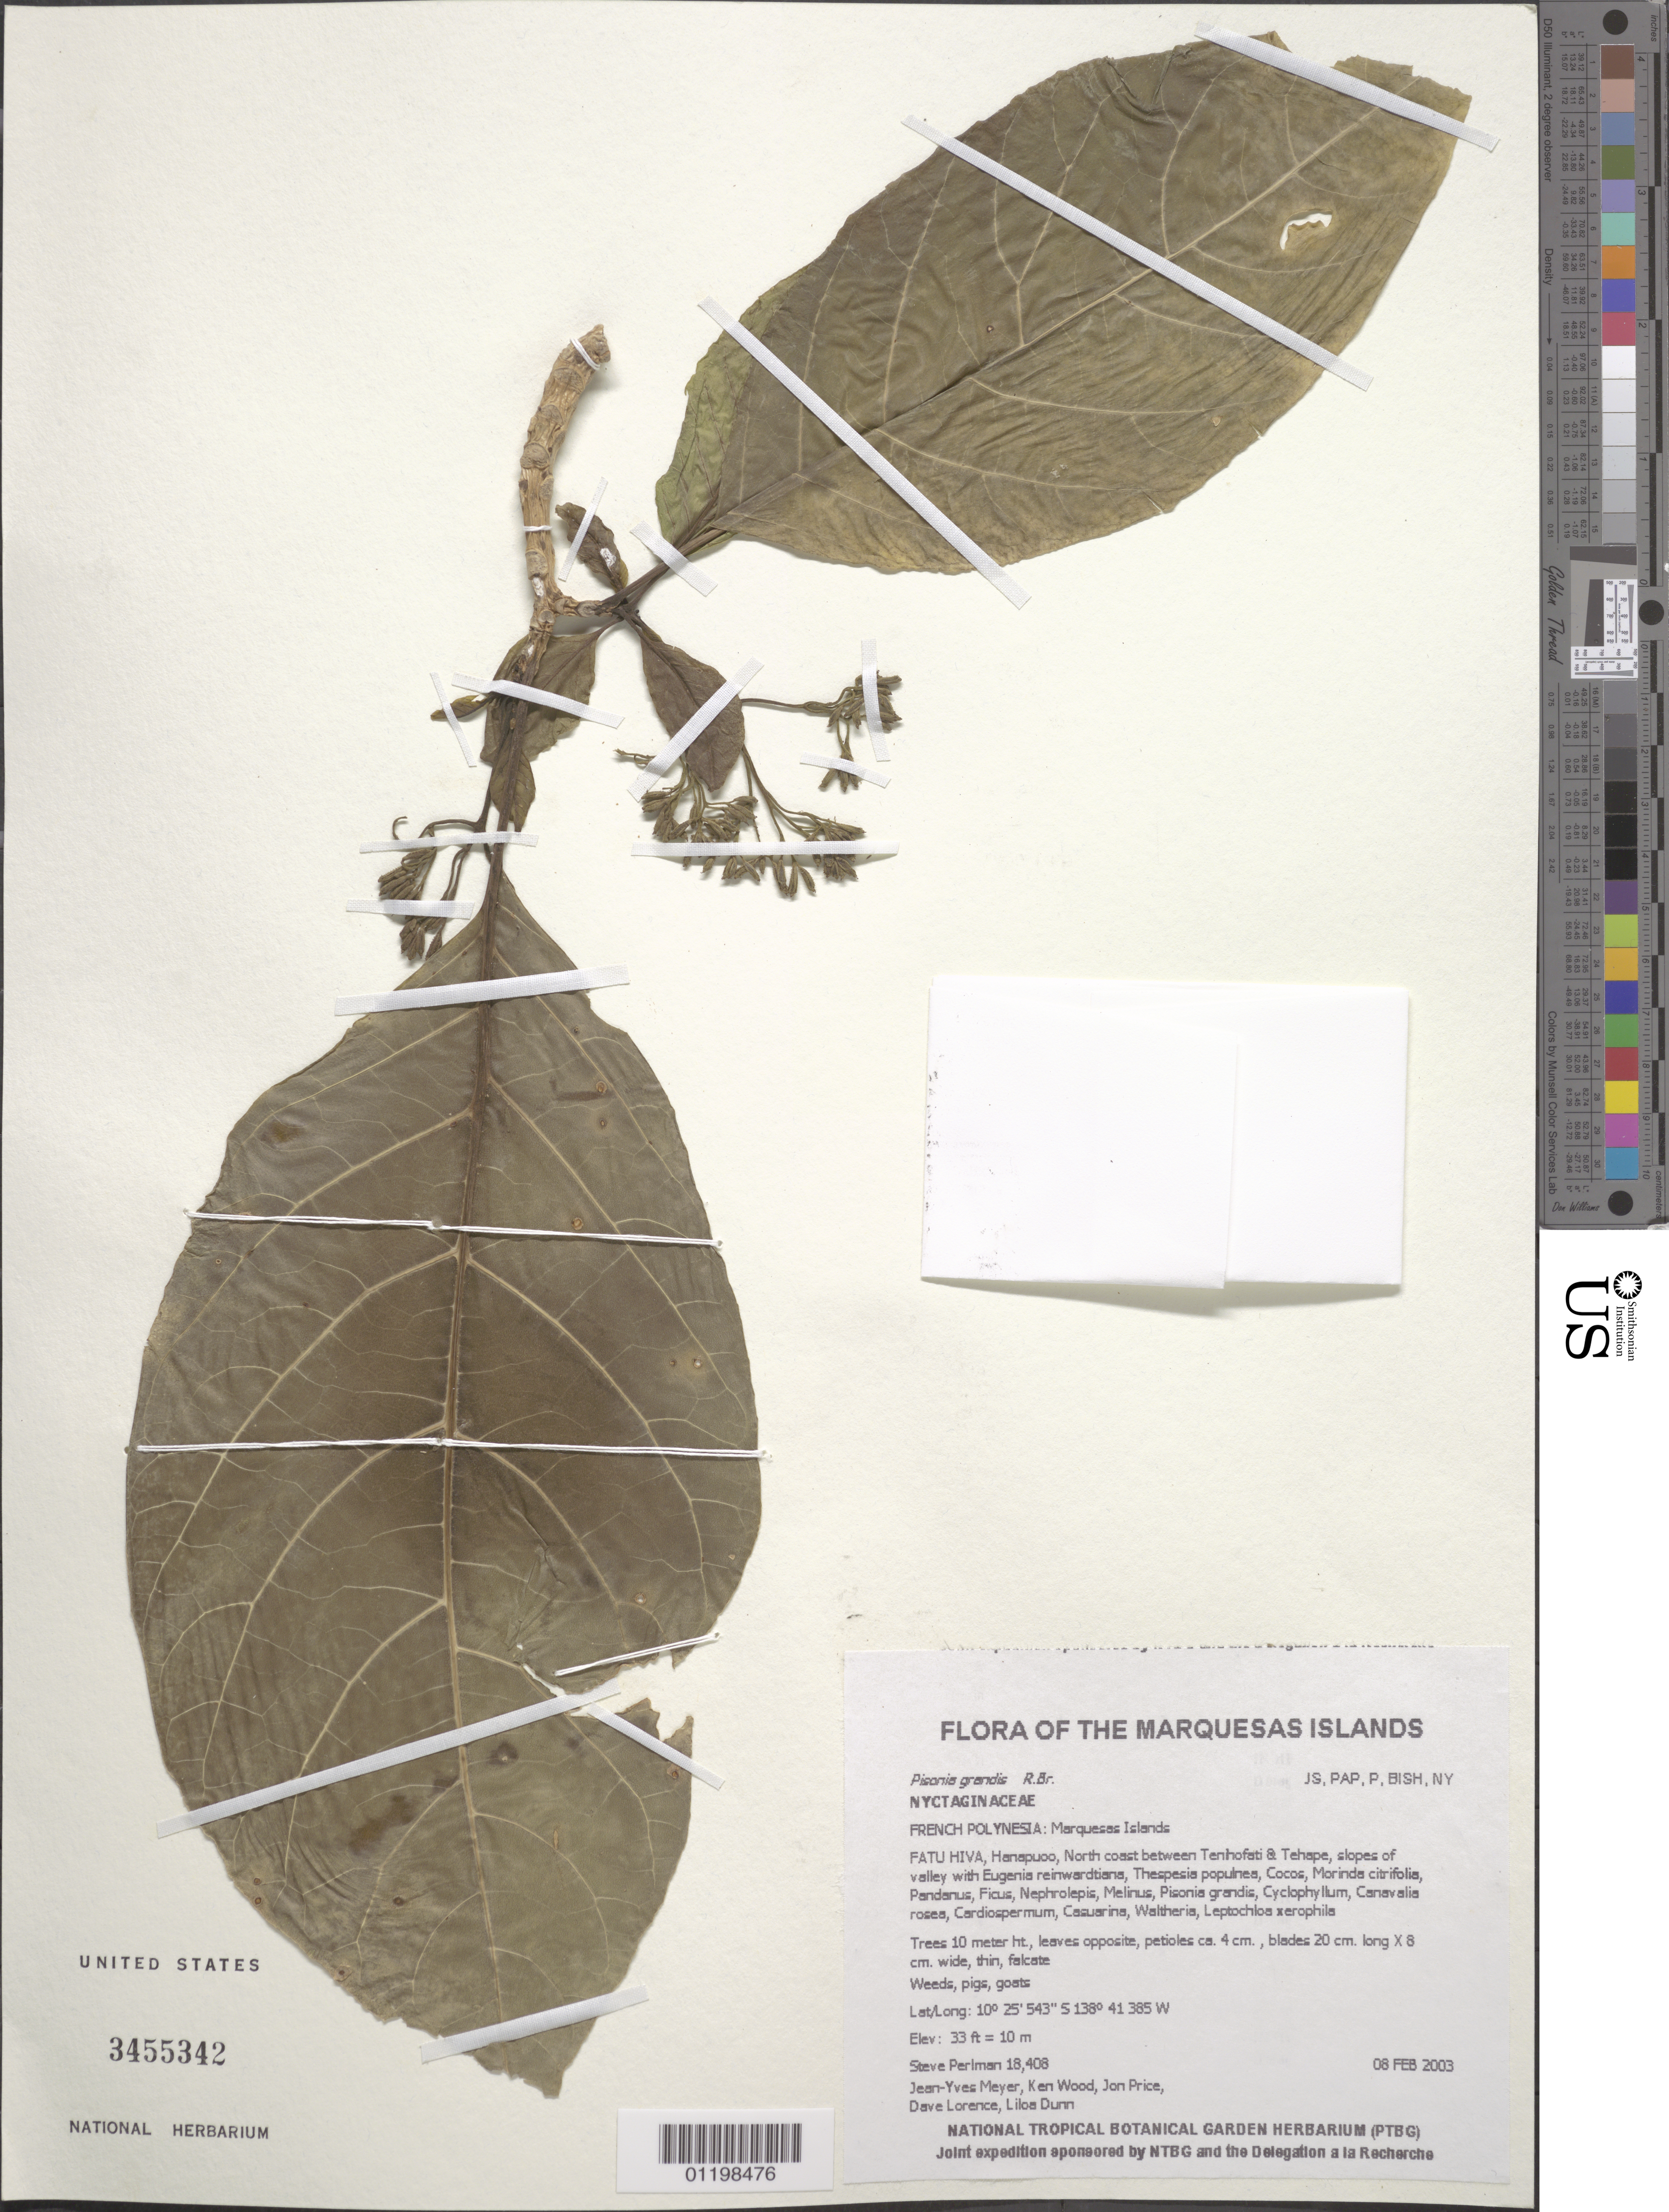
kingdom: Plantae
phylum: Tracheophyta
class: Magnoliopsida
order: Caryophyllales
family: Nyctaginaceae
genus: Pisonia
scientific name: Pisonia grandis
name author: R. Br.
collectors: S. P. Perlman, J.-Y. Meyer, K. R. Wood, J. Price, D. Lorence & L. Dunn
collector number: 18408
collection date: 2003-02-08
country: French Polynesia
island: Fatu Hiva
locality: Hanapuoo, North coast between Tenihofati & Tehape, slopes of valley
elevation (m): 10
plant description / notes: Weeds, pigs, goats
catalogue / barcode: US 3455342